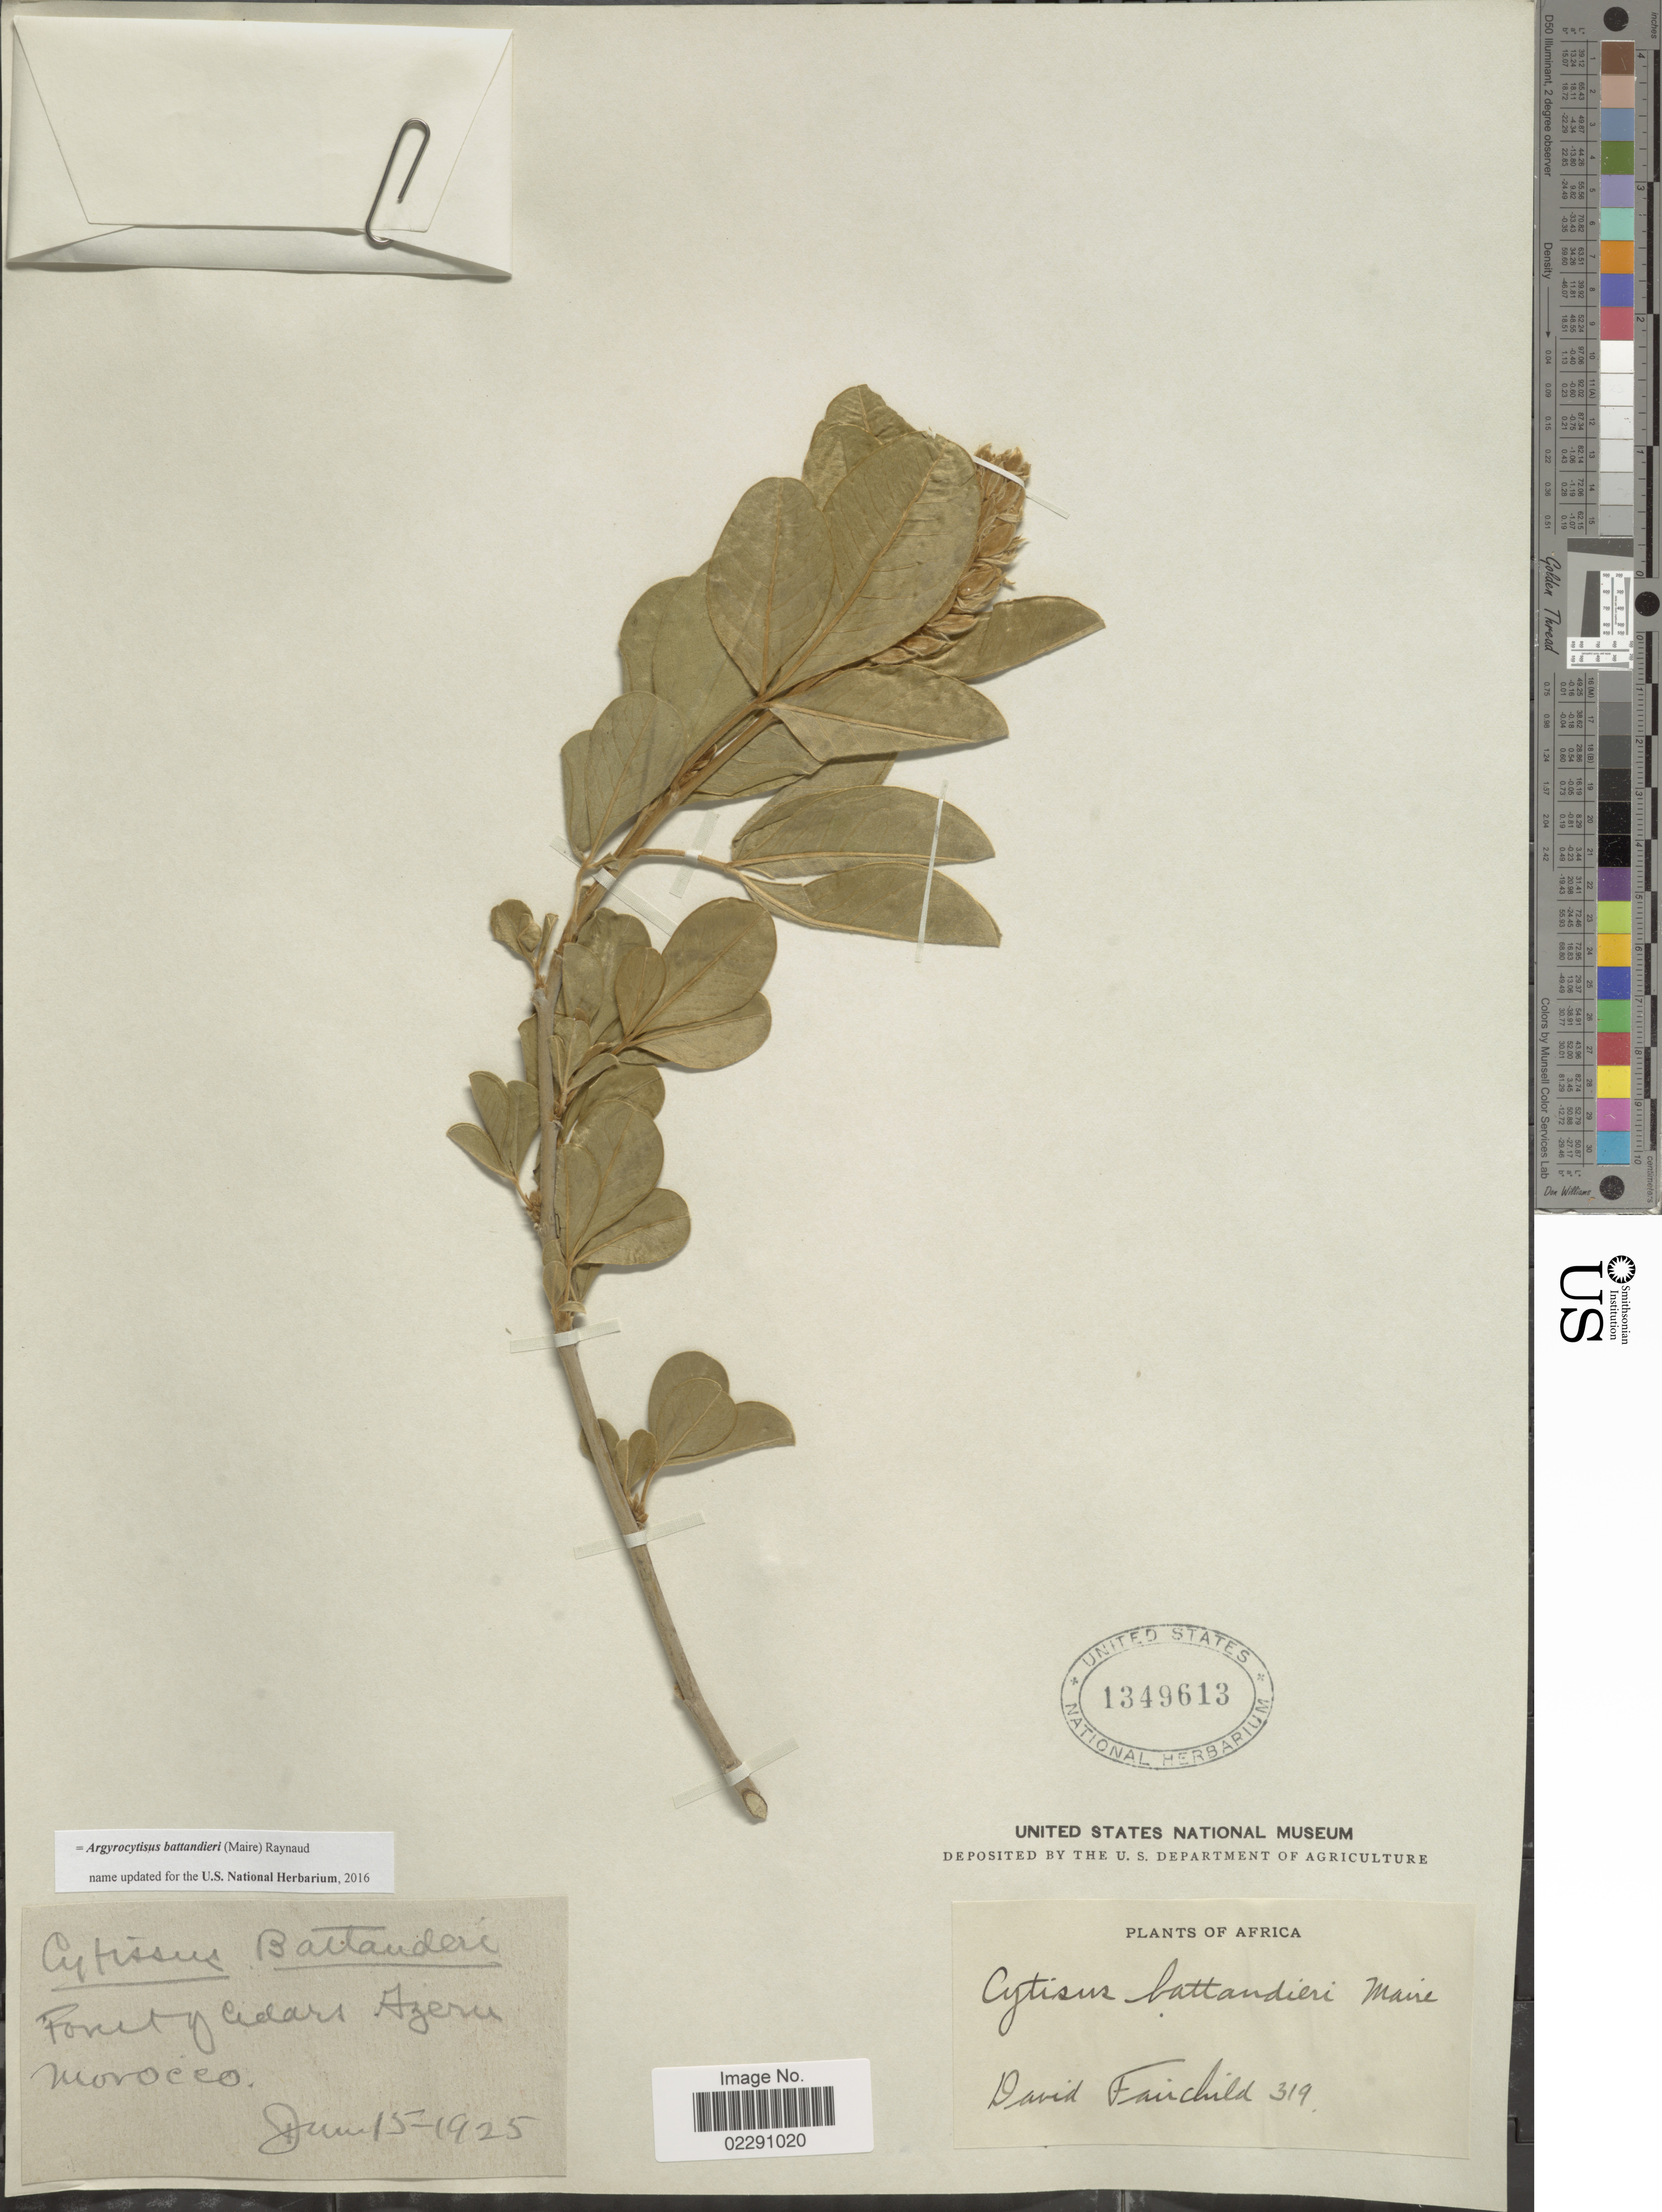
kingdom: Plantae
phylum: Tracheophyta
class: Magnoliopsida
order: Fabales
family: Fabaceae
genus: Argyrocytisus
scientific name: Argyrocytisus battandieri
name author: (Maire) Raynaud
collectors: D. Fairchild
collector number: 319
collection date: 1925-06-15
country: Morocco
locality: Foret y Cedars Azeru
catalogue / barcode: US 1349613